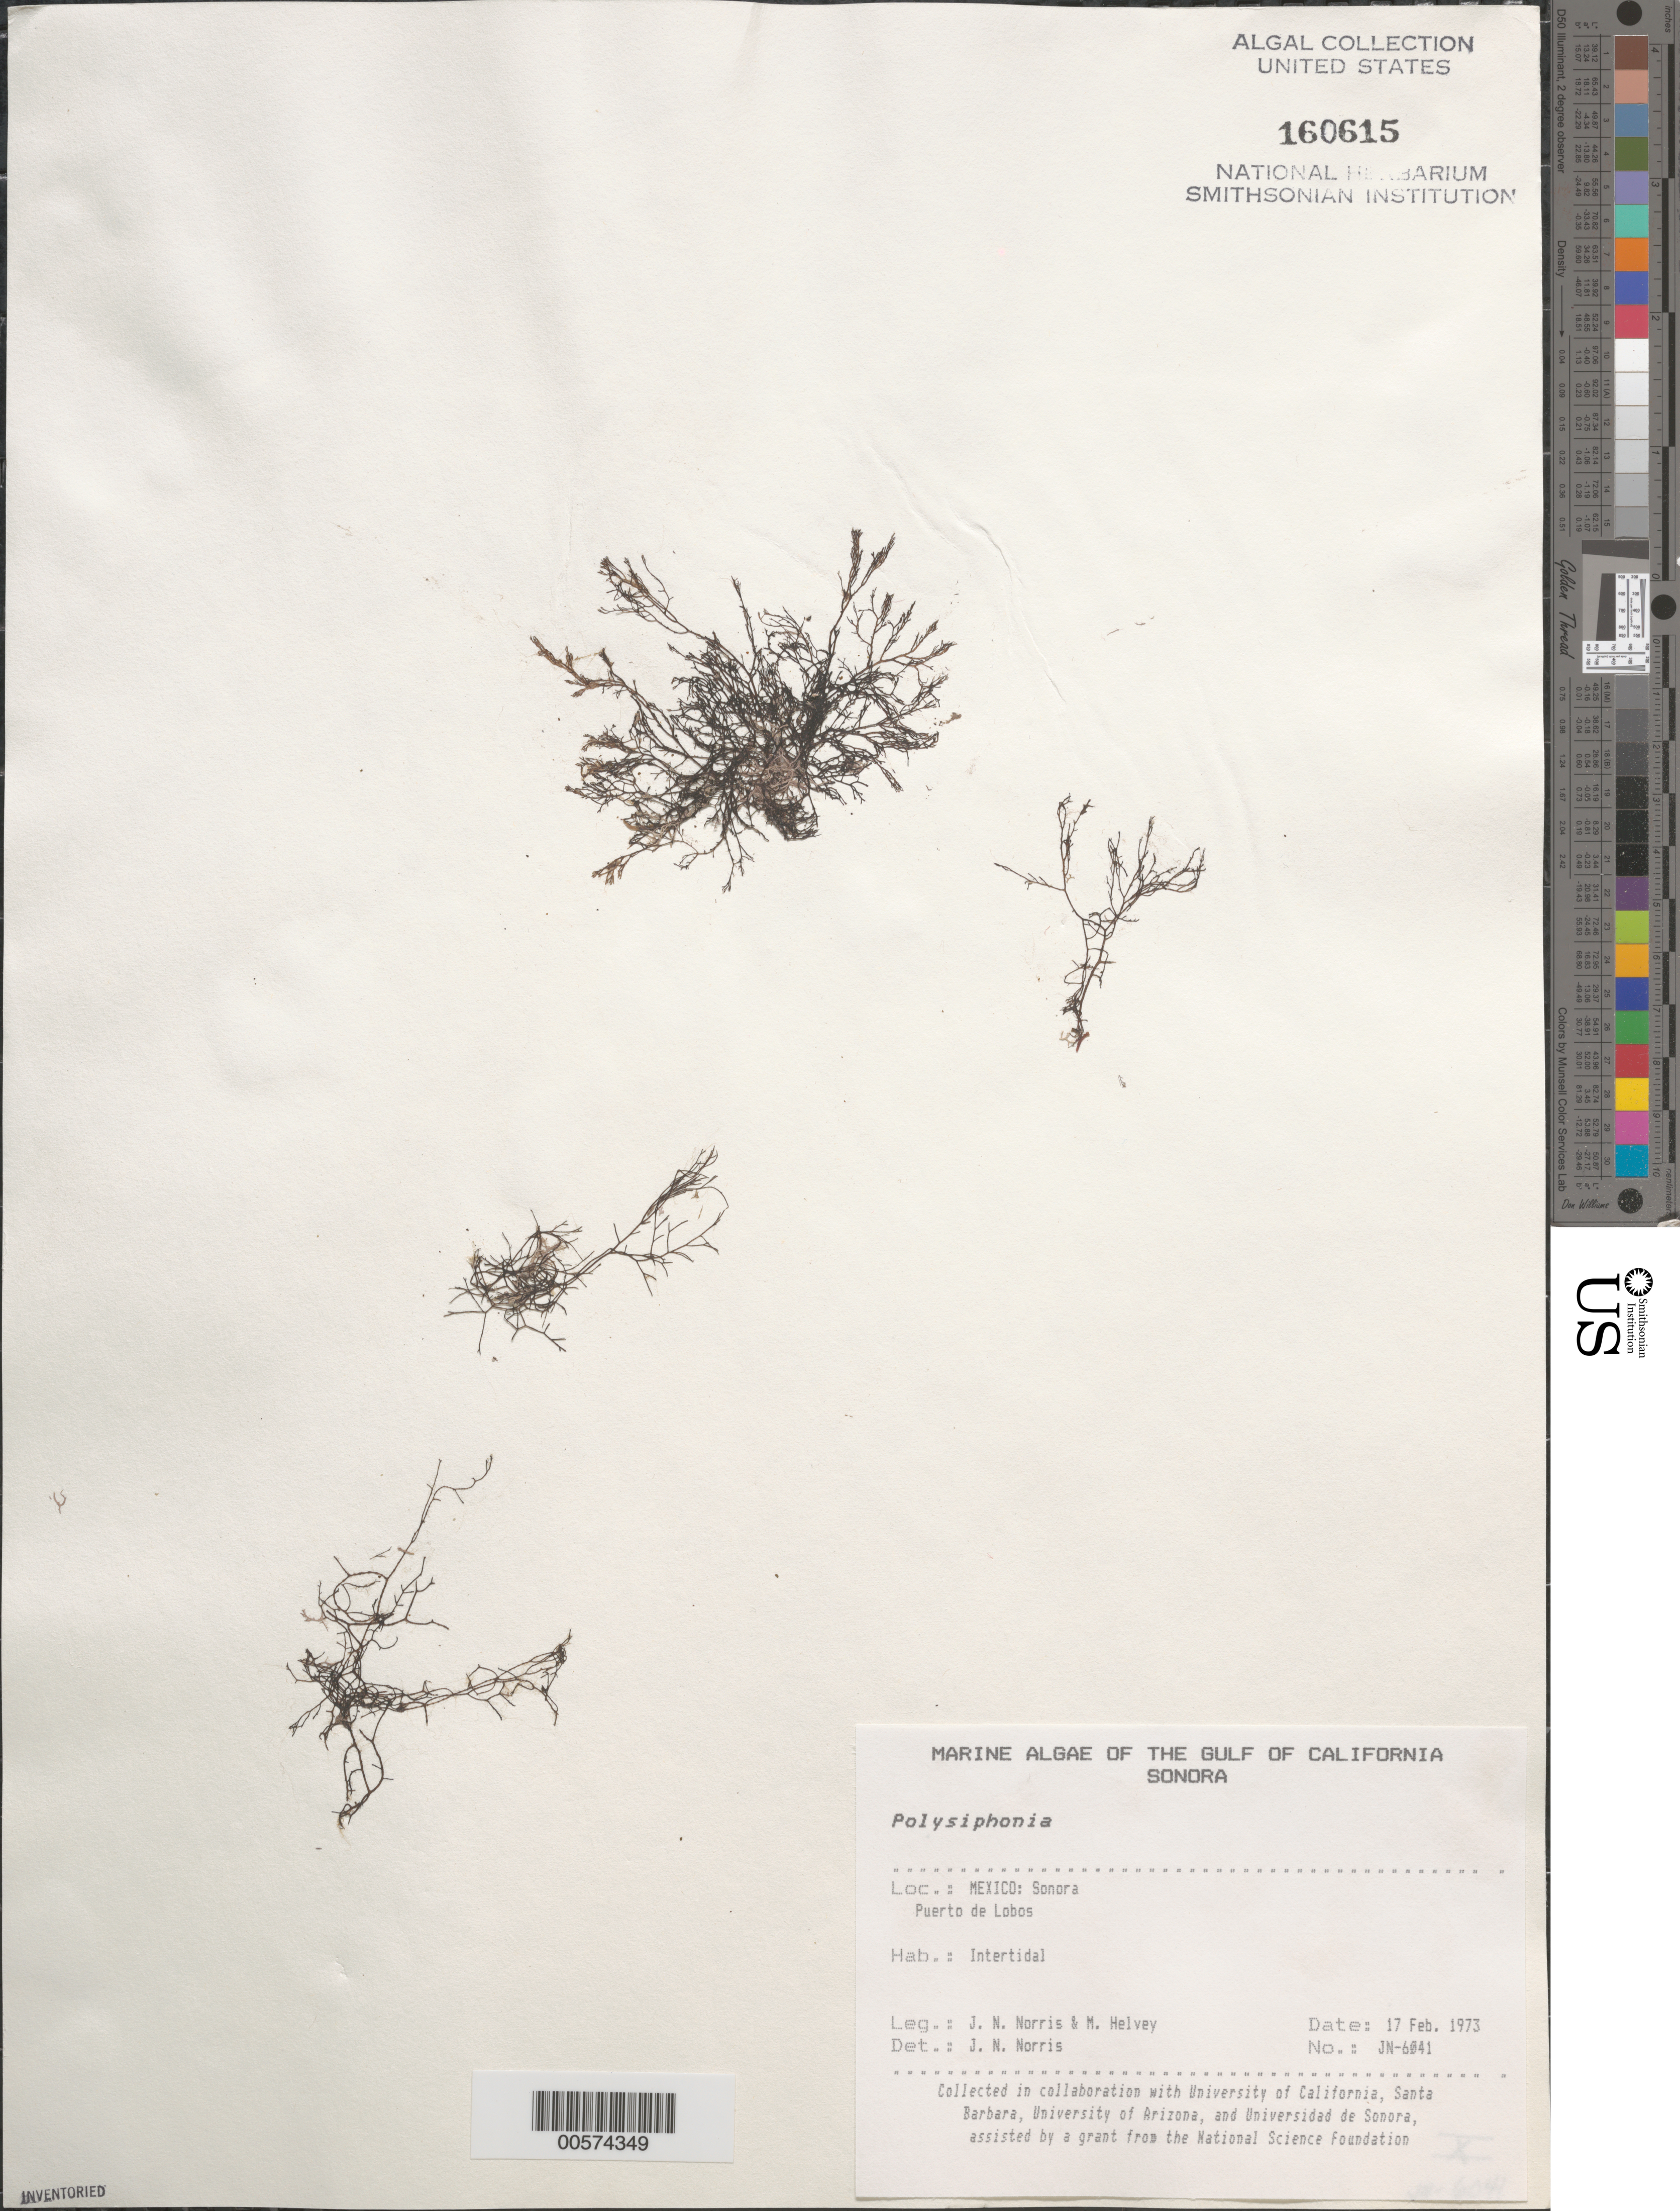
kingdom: Plantae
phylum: Rhodophyta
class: Florideophyceae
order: Ceramiales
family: Rhodomelaceae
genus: Polysiphonia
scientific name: Polysiphonia sp.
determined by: Norris, James N.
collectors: J. N. Norris & M. Helvey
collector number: JN-6041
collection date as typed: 17 Feb 1973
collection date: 1973-02-17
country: Mexico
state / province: Sonora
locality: Puerto de Lobos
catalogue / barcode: US 160615